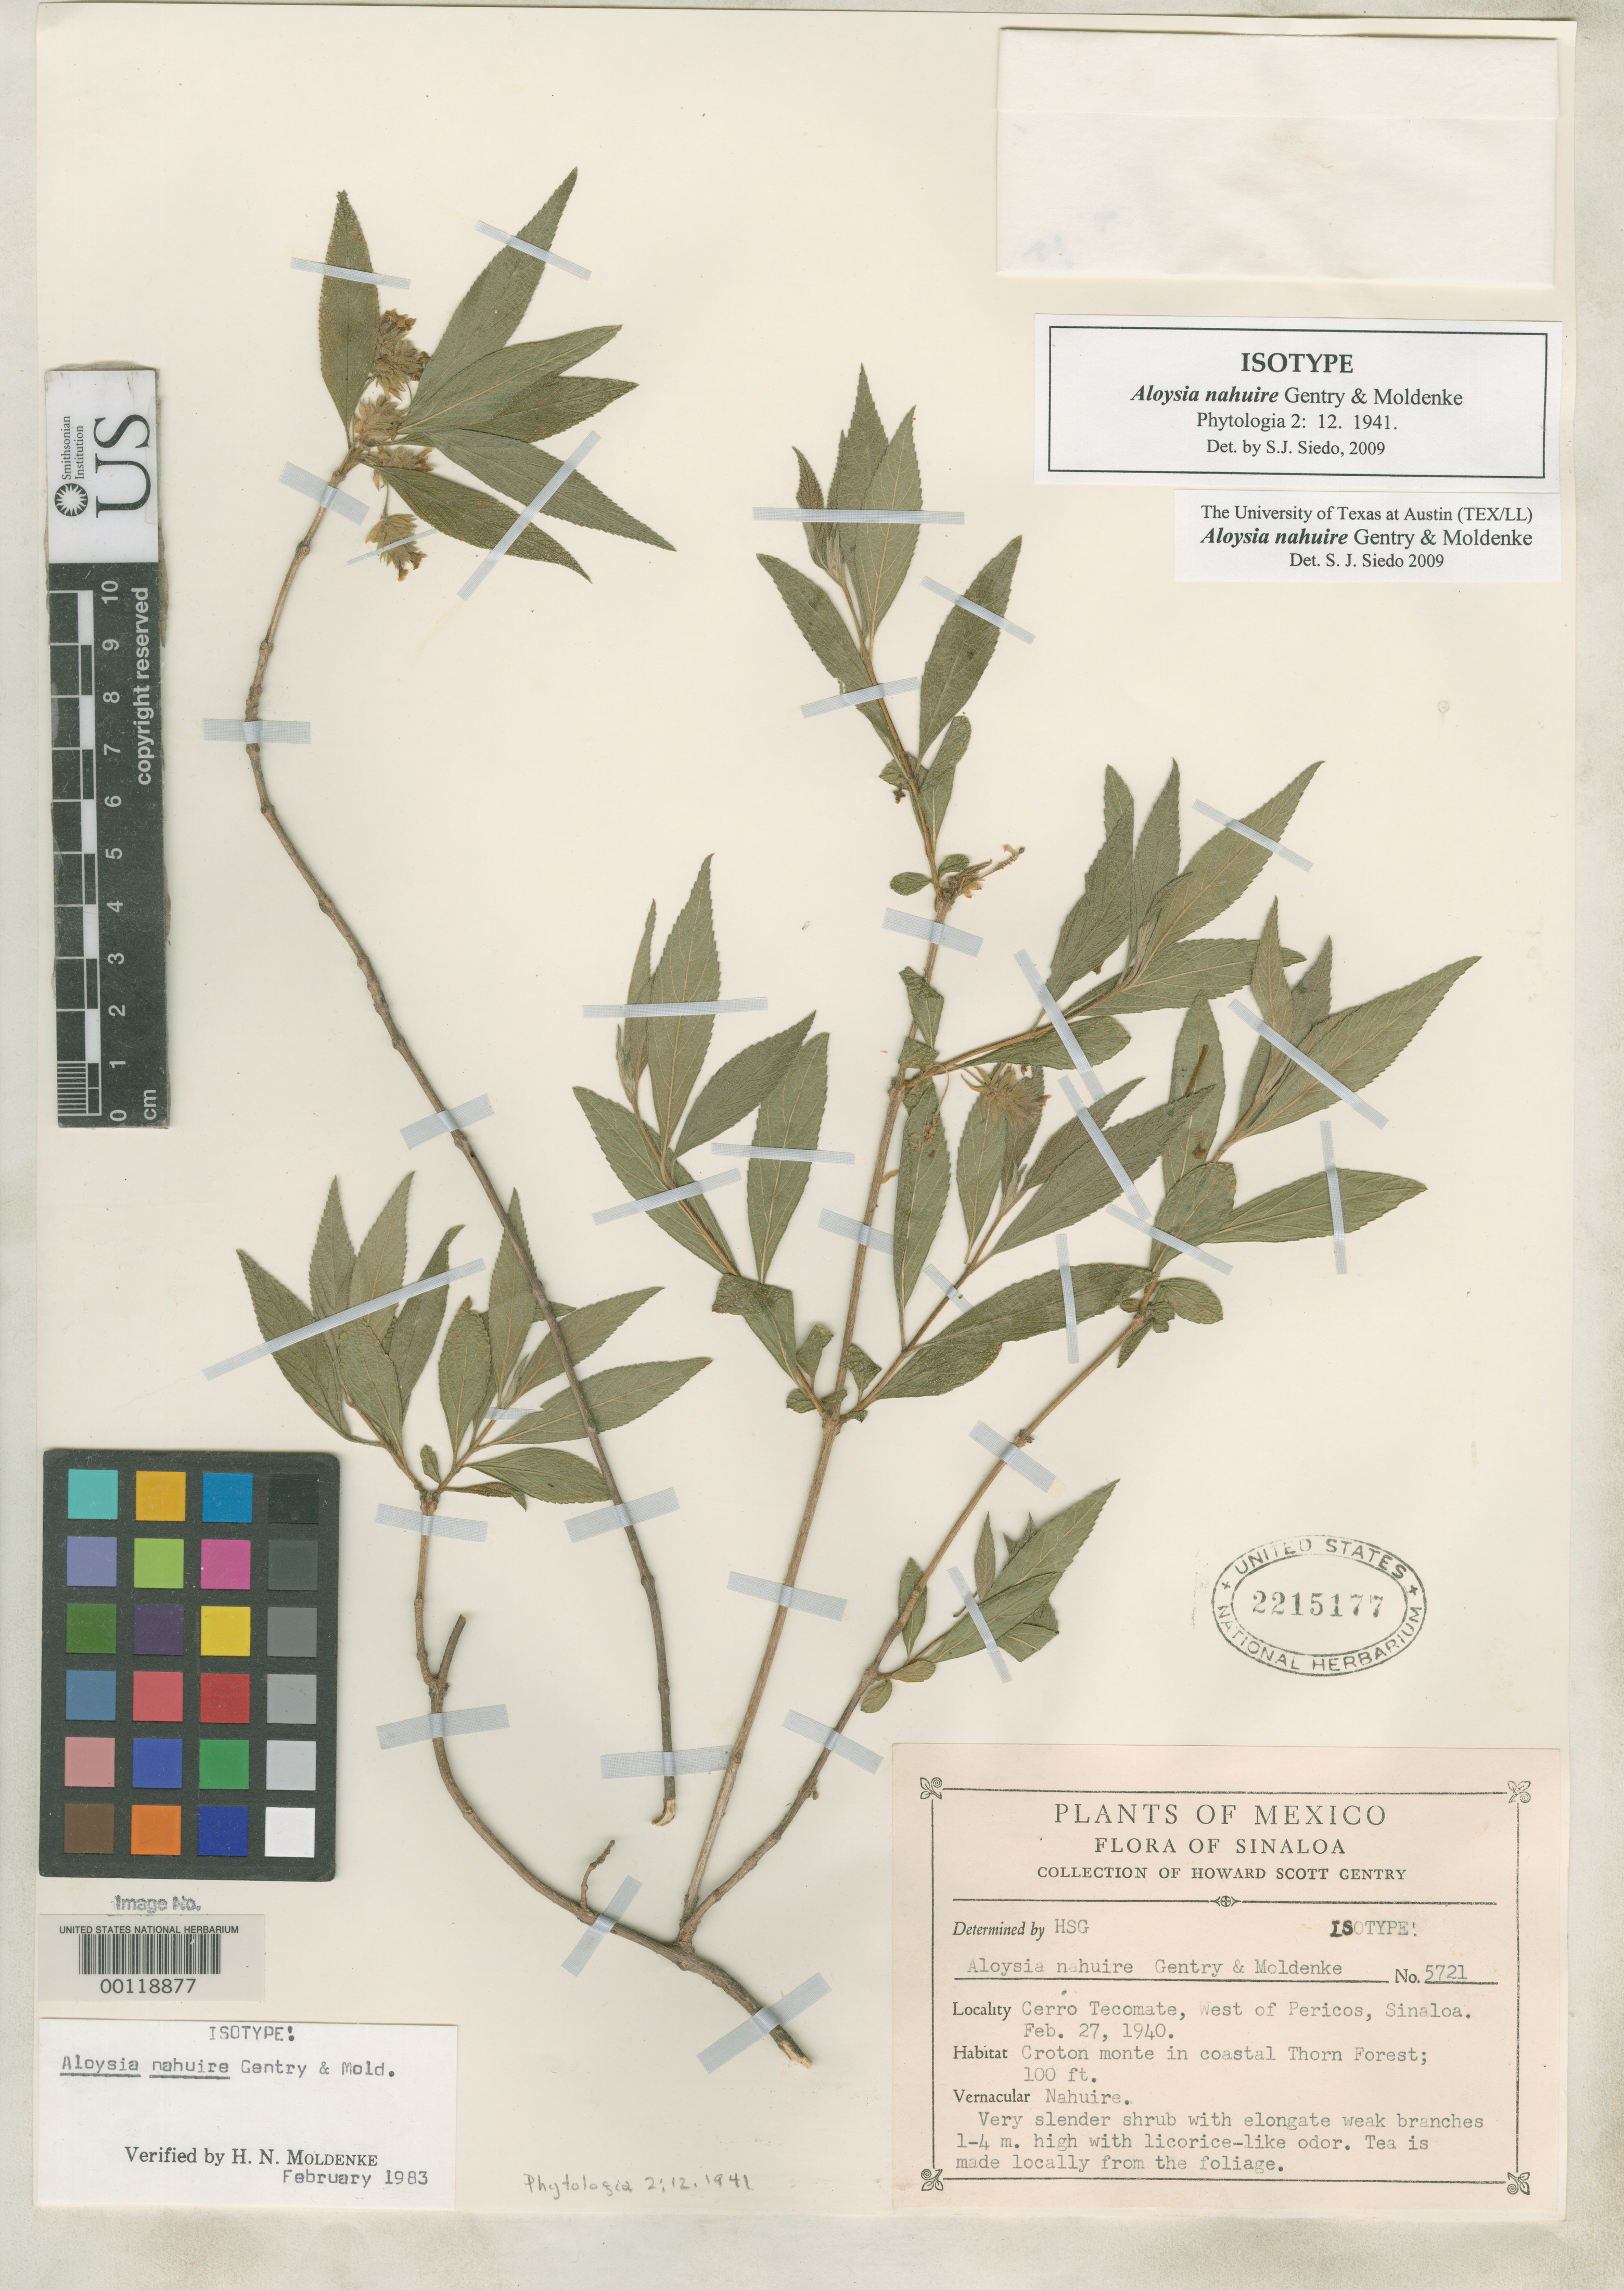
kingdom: Plantae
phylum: Tracheophyta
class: Magnoliopsida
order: Lamiales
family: Verbenaceae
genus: Aloysia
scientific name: Aloysia nahuire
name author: Gentry & Moldenke in Moldenke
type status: Isotype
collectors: H. S. Gentry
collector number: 5721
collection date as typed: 27 Feb 1940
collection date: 1940-02-27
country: Mexico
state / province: Sinaloa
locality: Cerro Tecomate.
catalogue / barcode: US 2215177